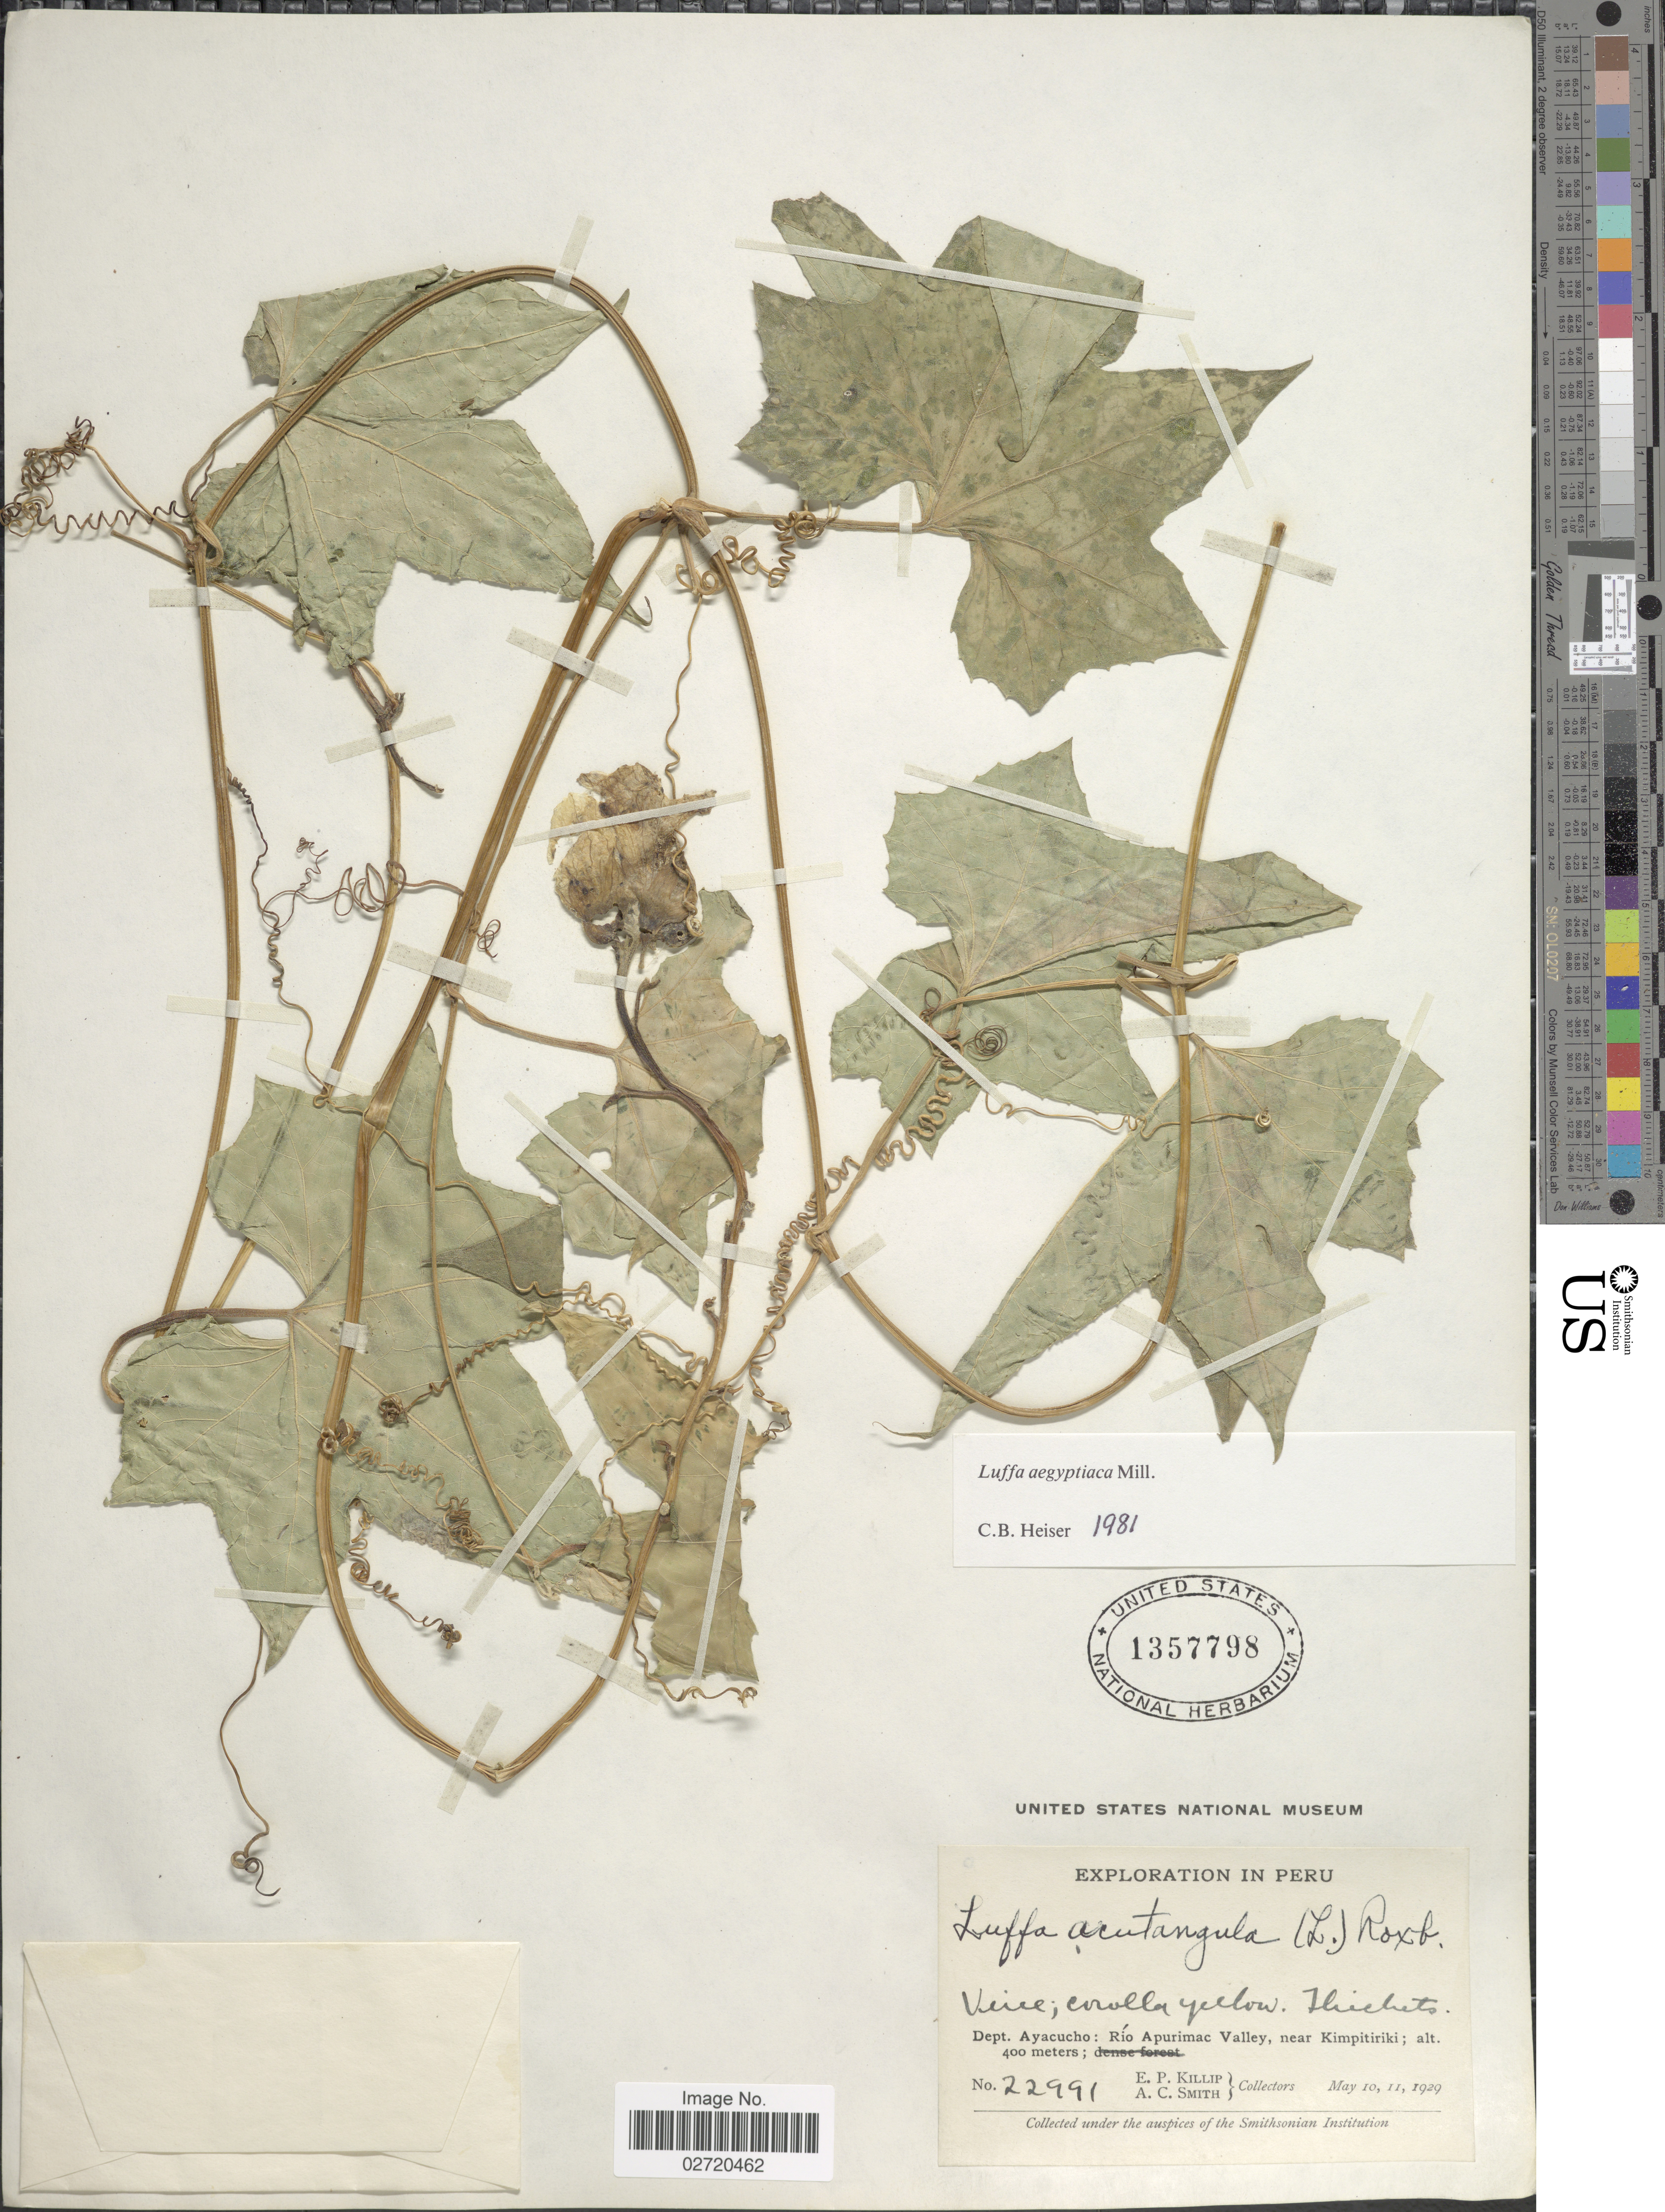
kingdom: Plantae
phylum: Tracheophyta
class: Magnoliopsida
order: Cucurbitales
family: Cucurbitaceae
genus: Luffa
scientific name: Luffa aegyptiaca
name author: Mill.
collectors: E. P. Killip & A. C. Smith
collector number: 22991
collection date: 1929-05-10/1929-05-11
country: Peru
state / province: Ayacucho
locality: Dept. Ayacucho: Rio Apurimac Valley, near Kimpitiriki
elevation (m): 400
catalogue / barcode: US 1357798